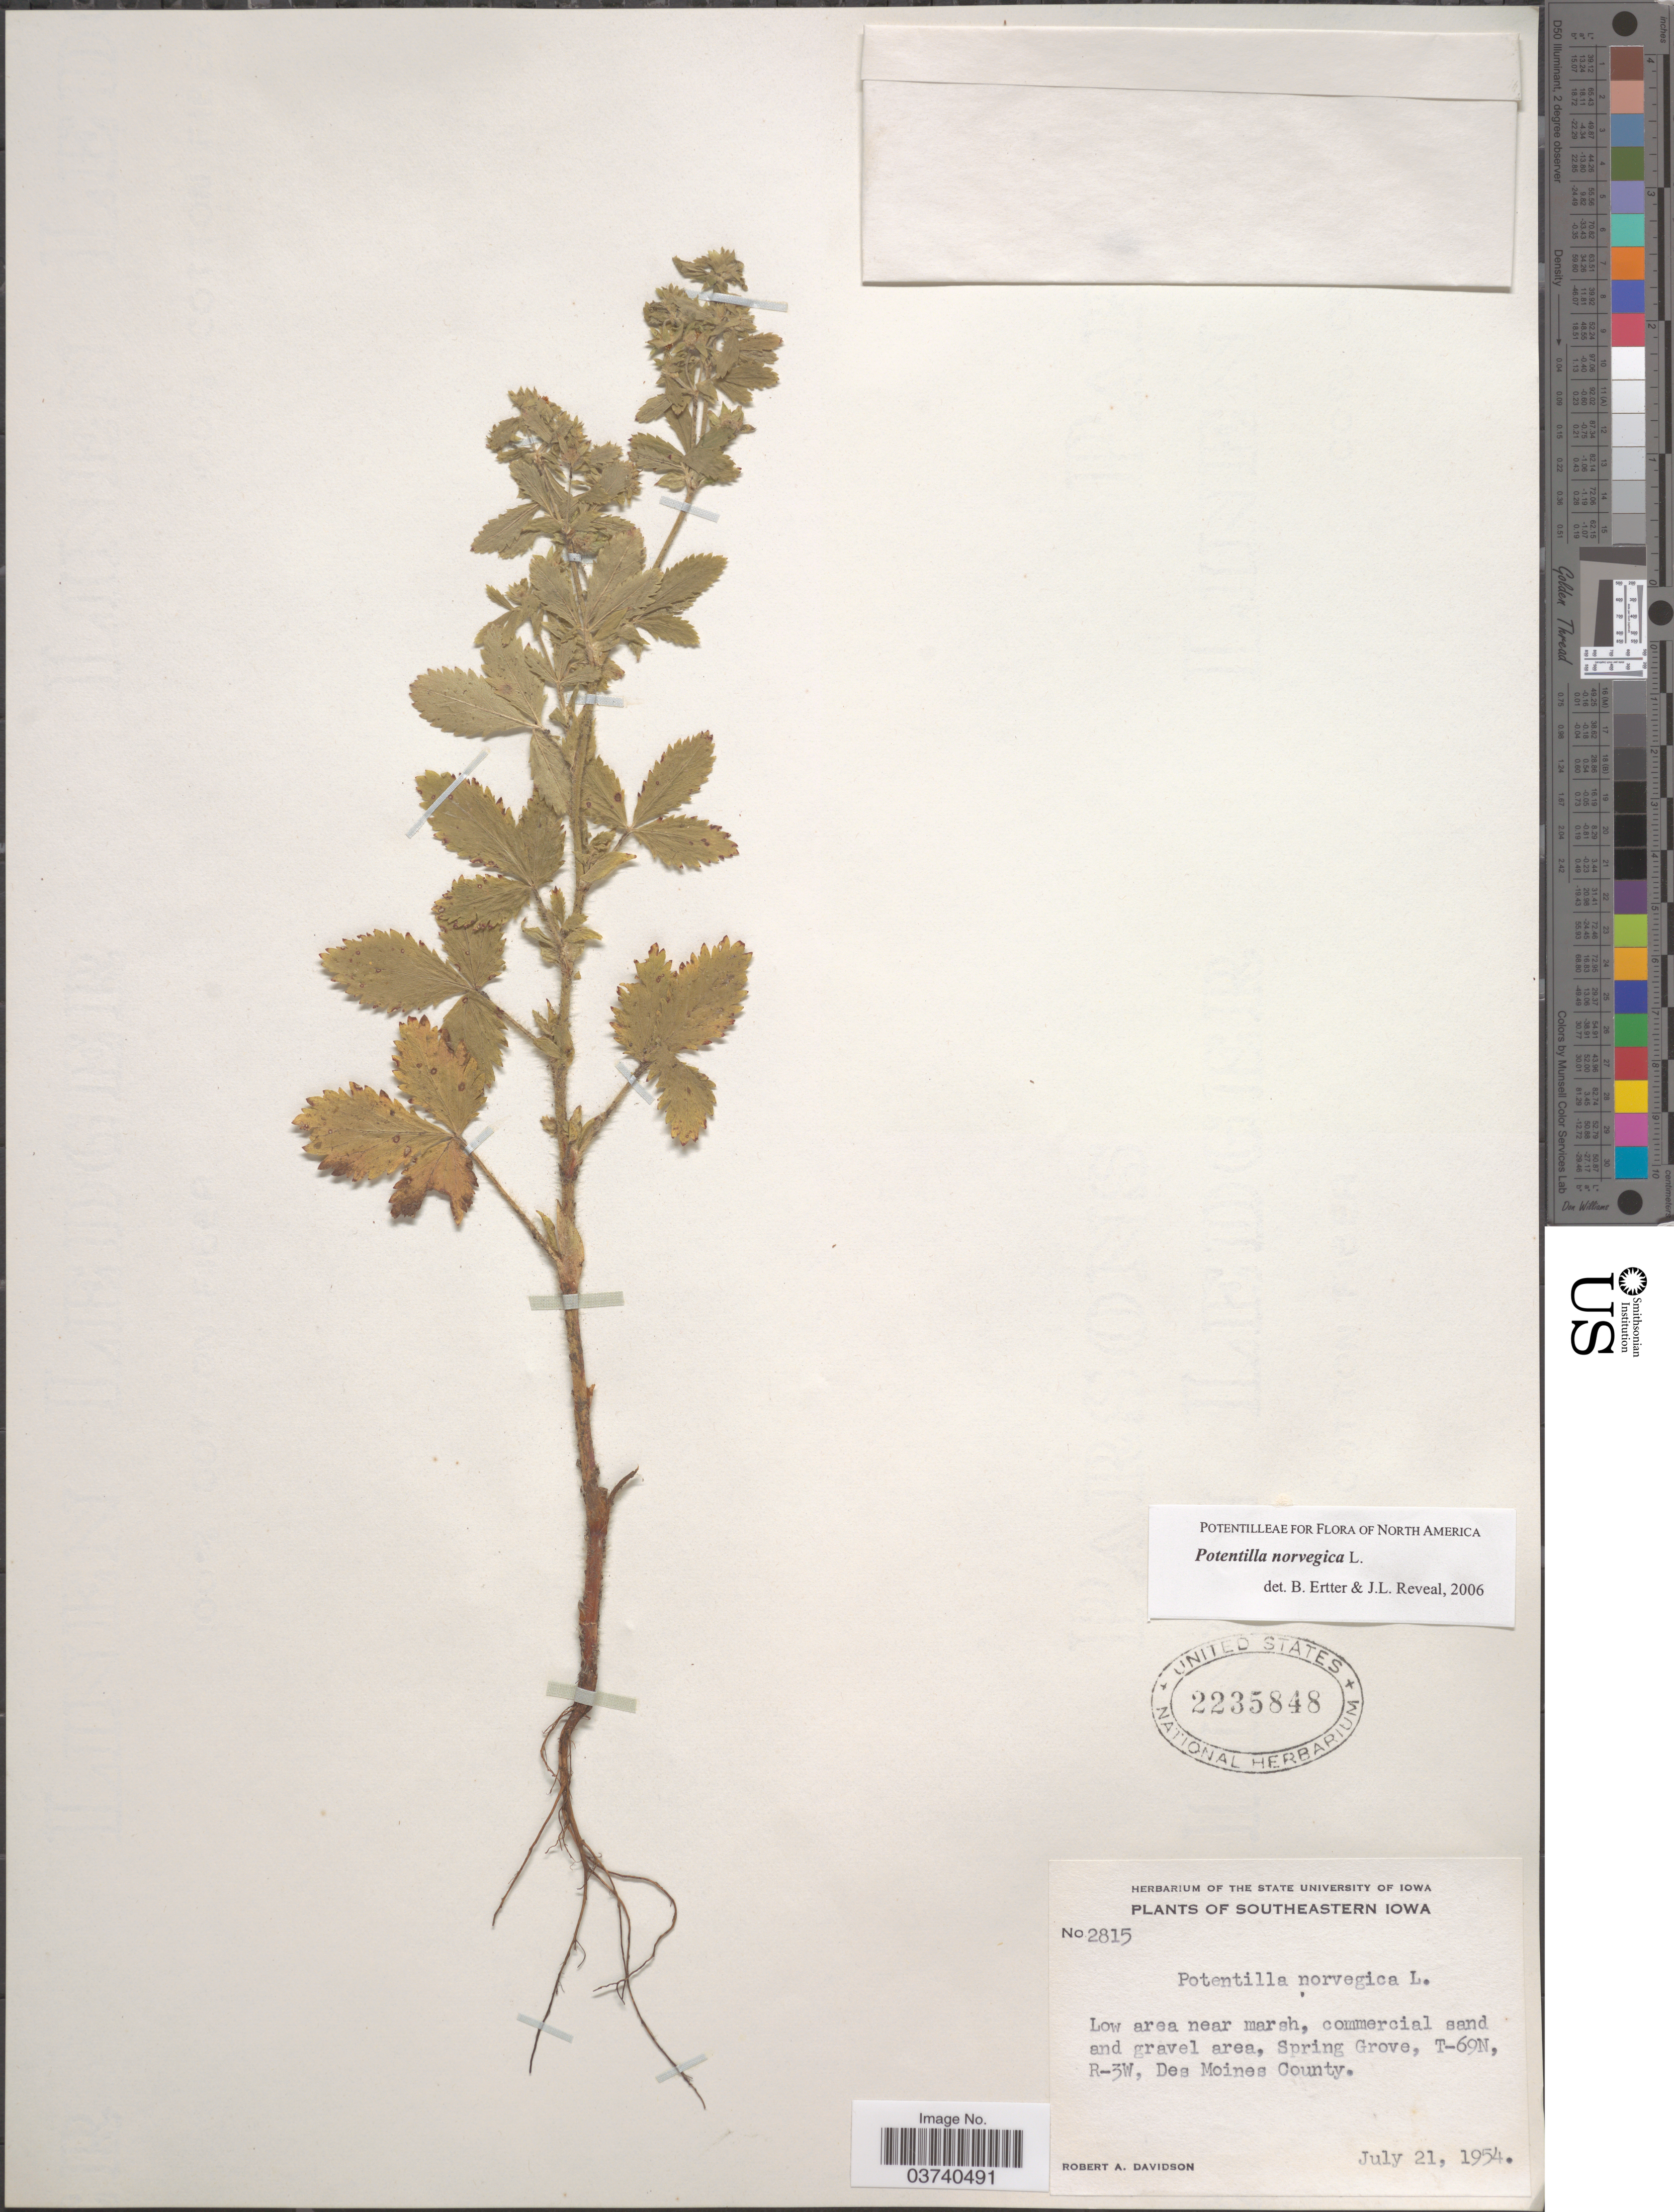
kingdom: Plantae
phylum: Tracheophyta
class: Magnoliopsida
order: Rosales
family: Rosaceae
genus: Potentilla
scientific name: Potentilla norvegica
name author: L.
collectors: R. A. Davidson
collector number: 2815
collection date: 1954-07-21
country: United States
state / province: Iowa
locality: Southeastern Iowa. Spring Grove, T-69N, R-3W, Des Moines County.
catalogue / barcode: US 2235848